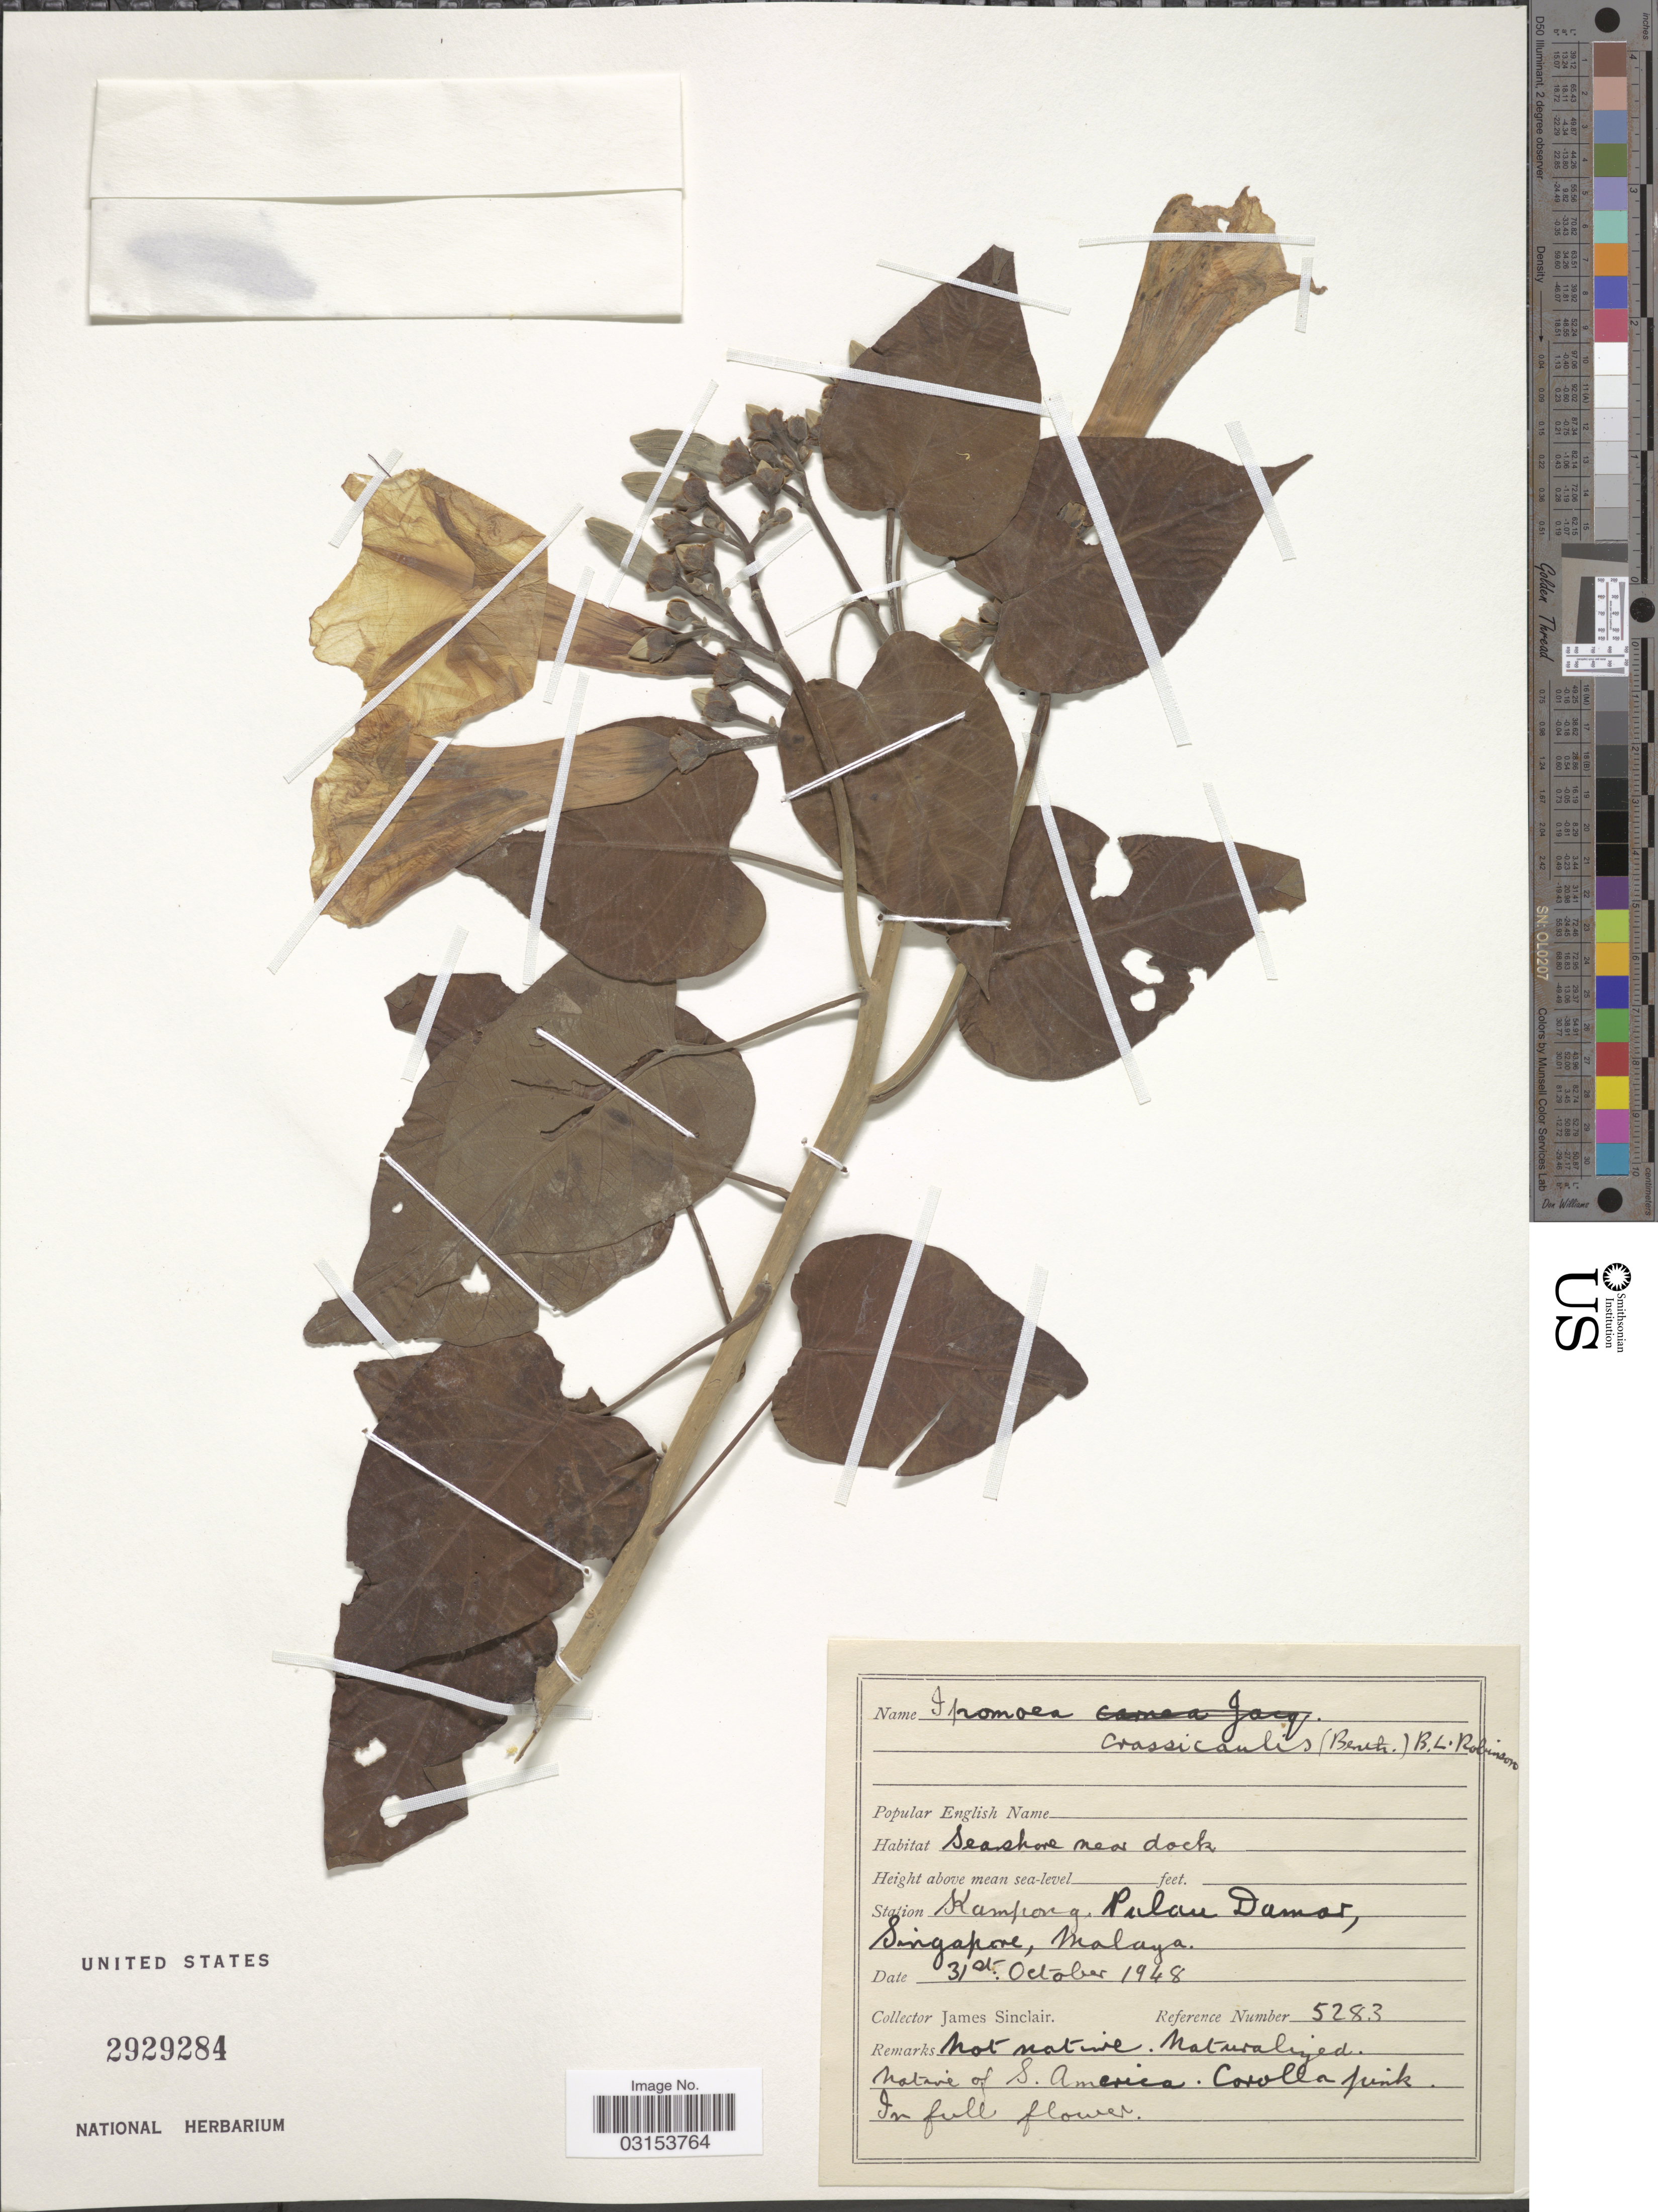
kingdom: Plantae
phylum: Tracheophyta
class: Magnoliopsida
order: Solanales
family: Convolvulaceae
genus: Ipomoea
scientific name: Ipomoea crassicaulis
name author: (Benth.) B.L. Rob.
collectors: J. Sinclair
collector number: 5283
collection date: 1948-10-31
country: Singapore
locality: Station Kampong, Pulau Damar, Malaya.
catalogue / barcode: US 2929284